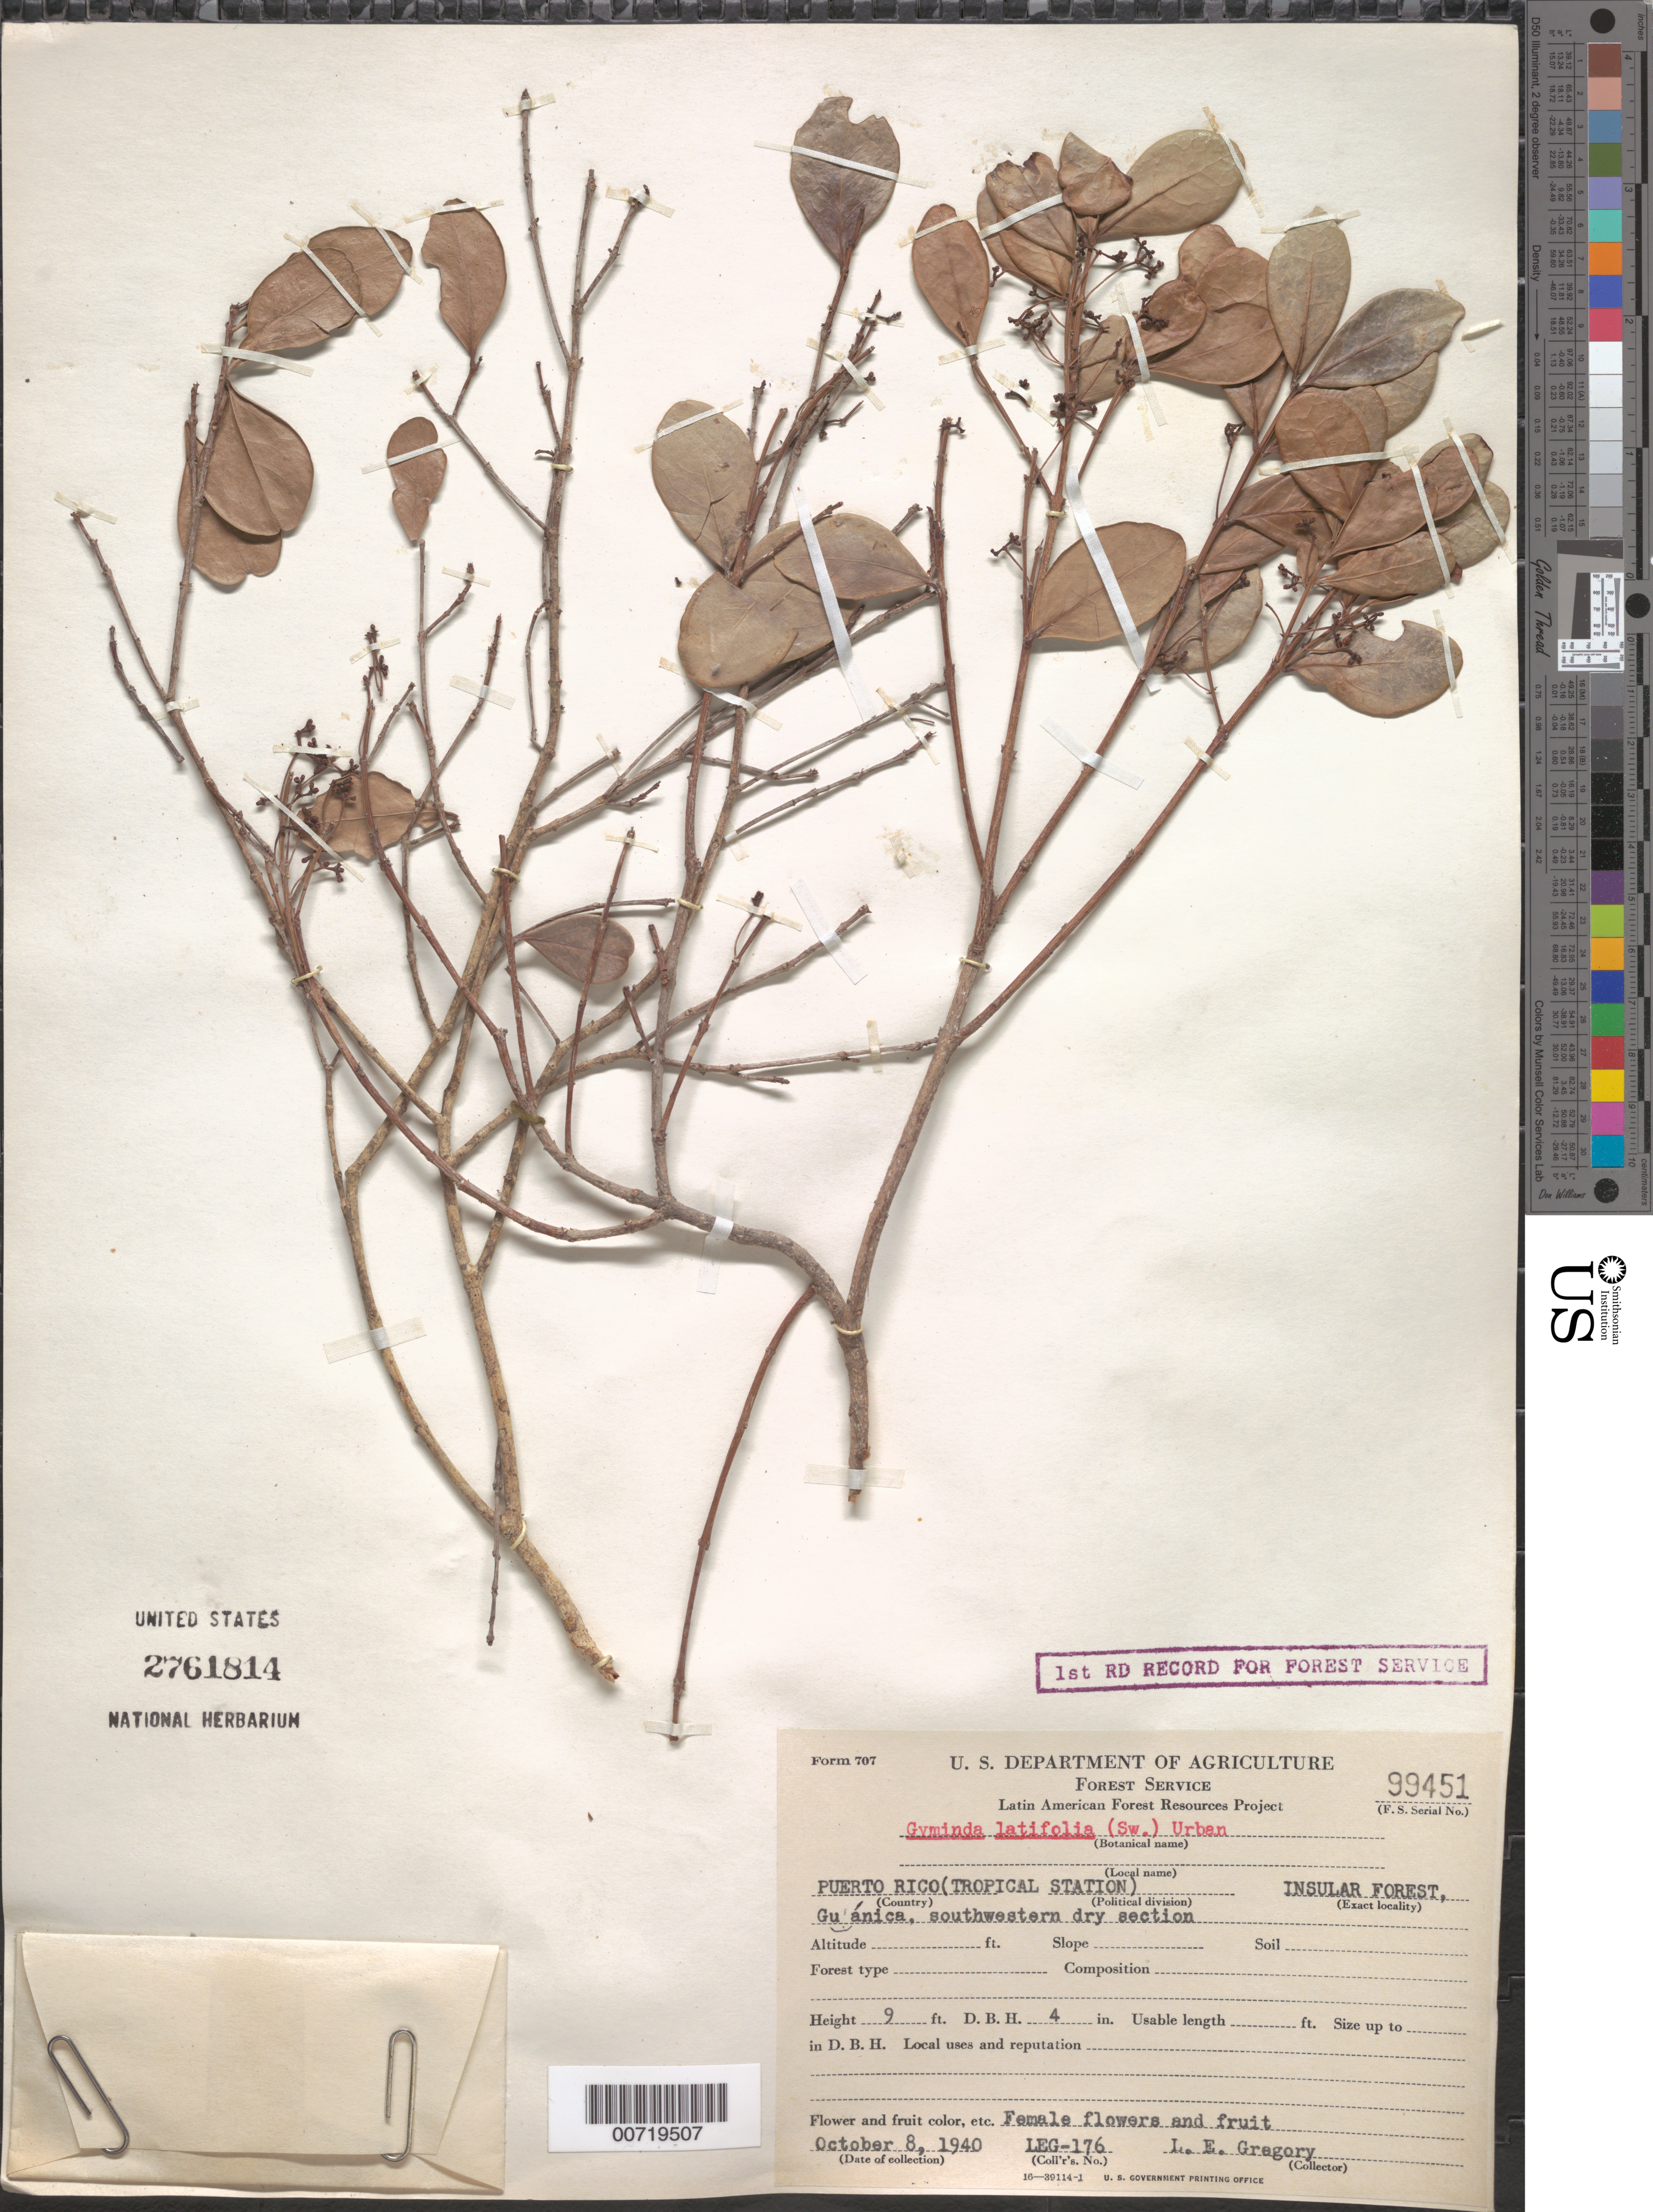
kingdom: Plantae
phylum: Tracheophyta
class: Magnoliopsida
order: Celastrales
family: Celastraceae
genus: Gyminda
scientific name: Gyminda latifolia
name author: (Sw.) Urb.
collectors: L. E. Gregory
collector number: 176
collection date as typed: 08 Oct 1940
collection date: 1940-10-08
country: Puerto Rico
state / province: Guánica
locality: Guanica Insular Forest, Southwestern dry section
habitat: Dry section of forest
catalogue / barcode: US 2761814